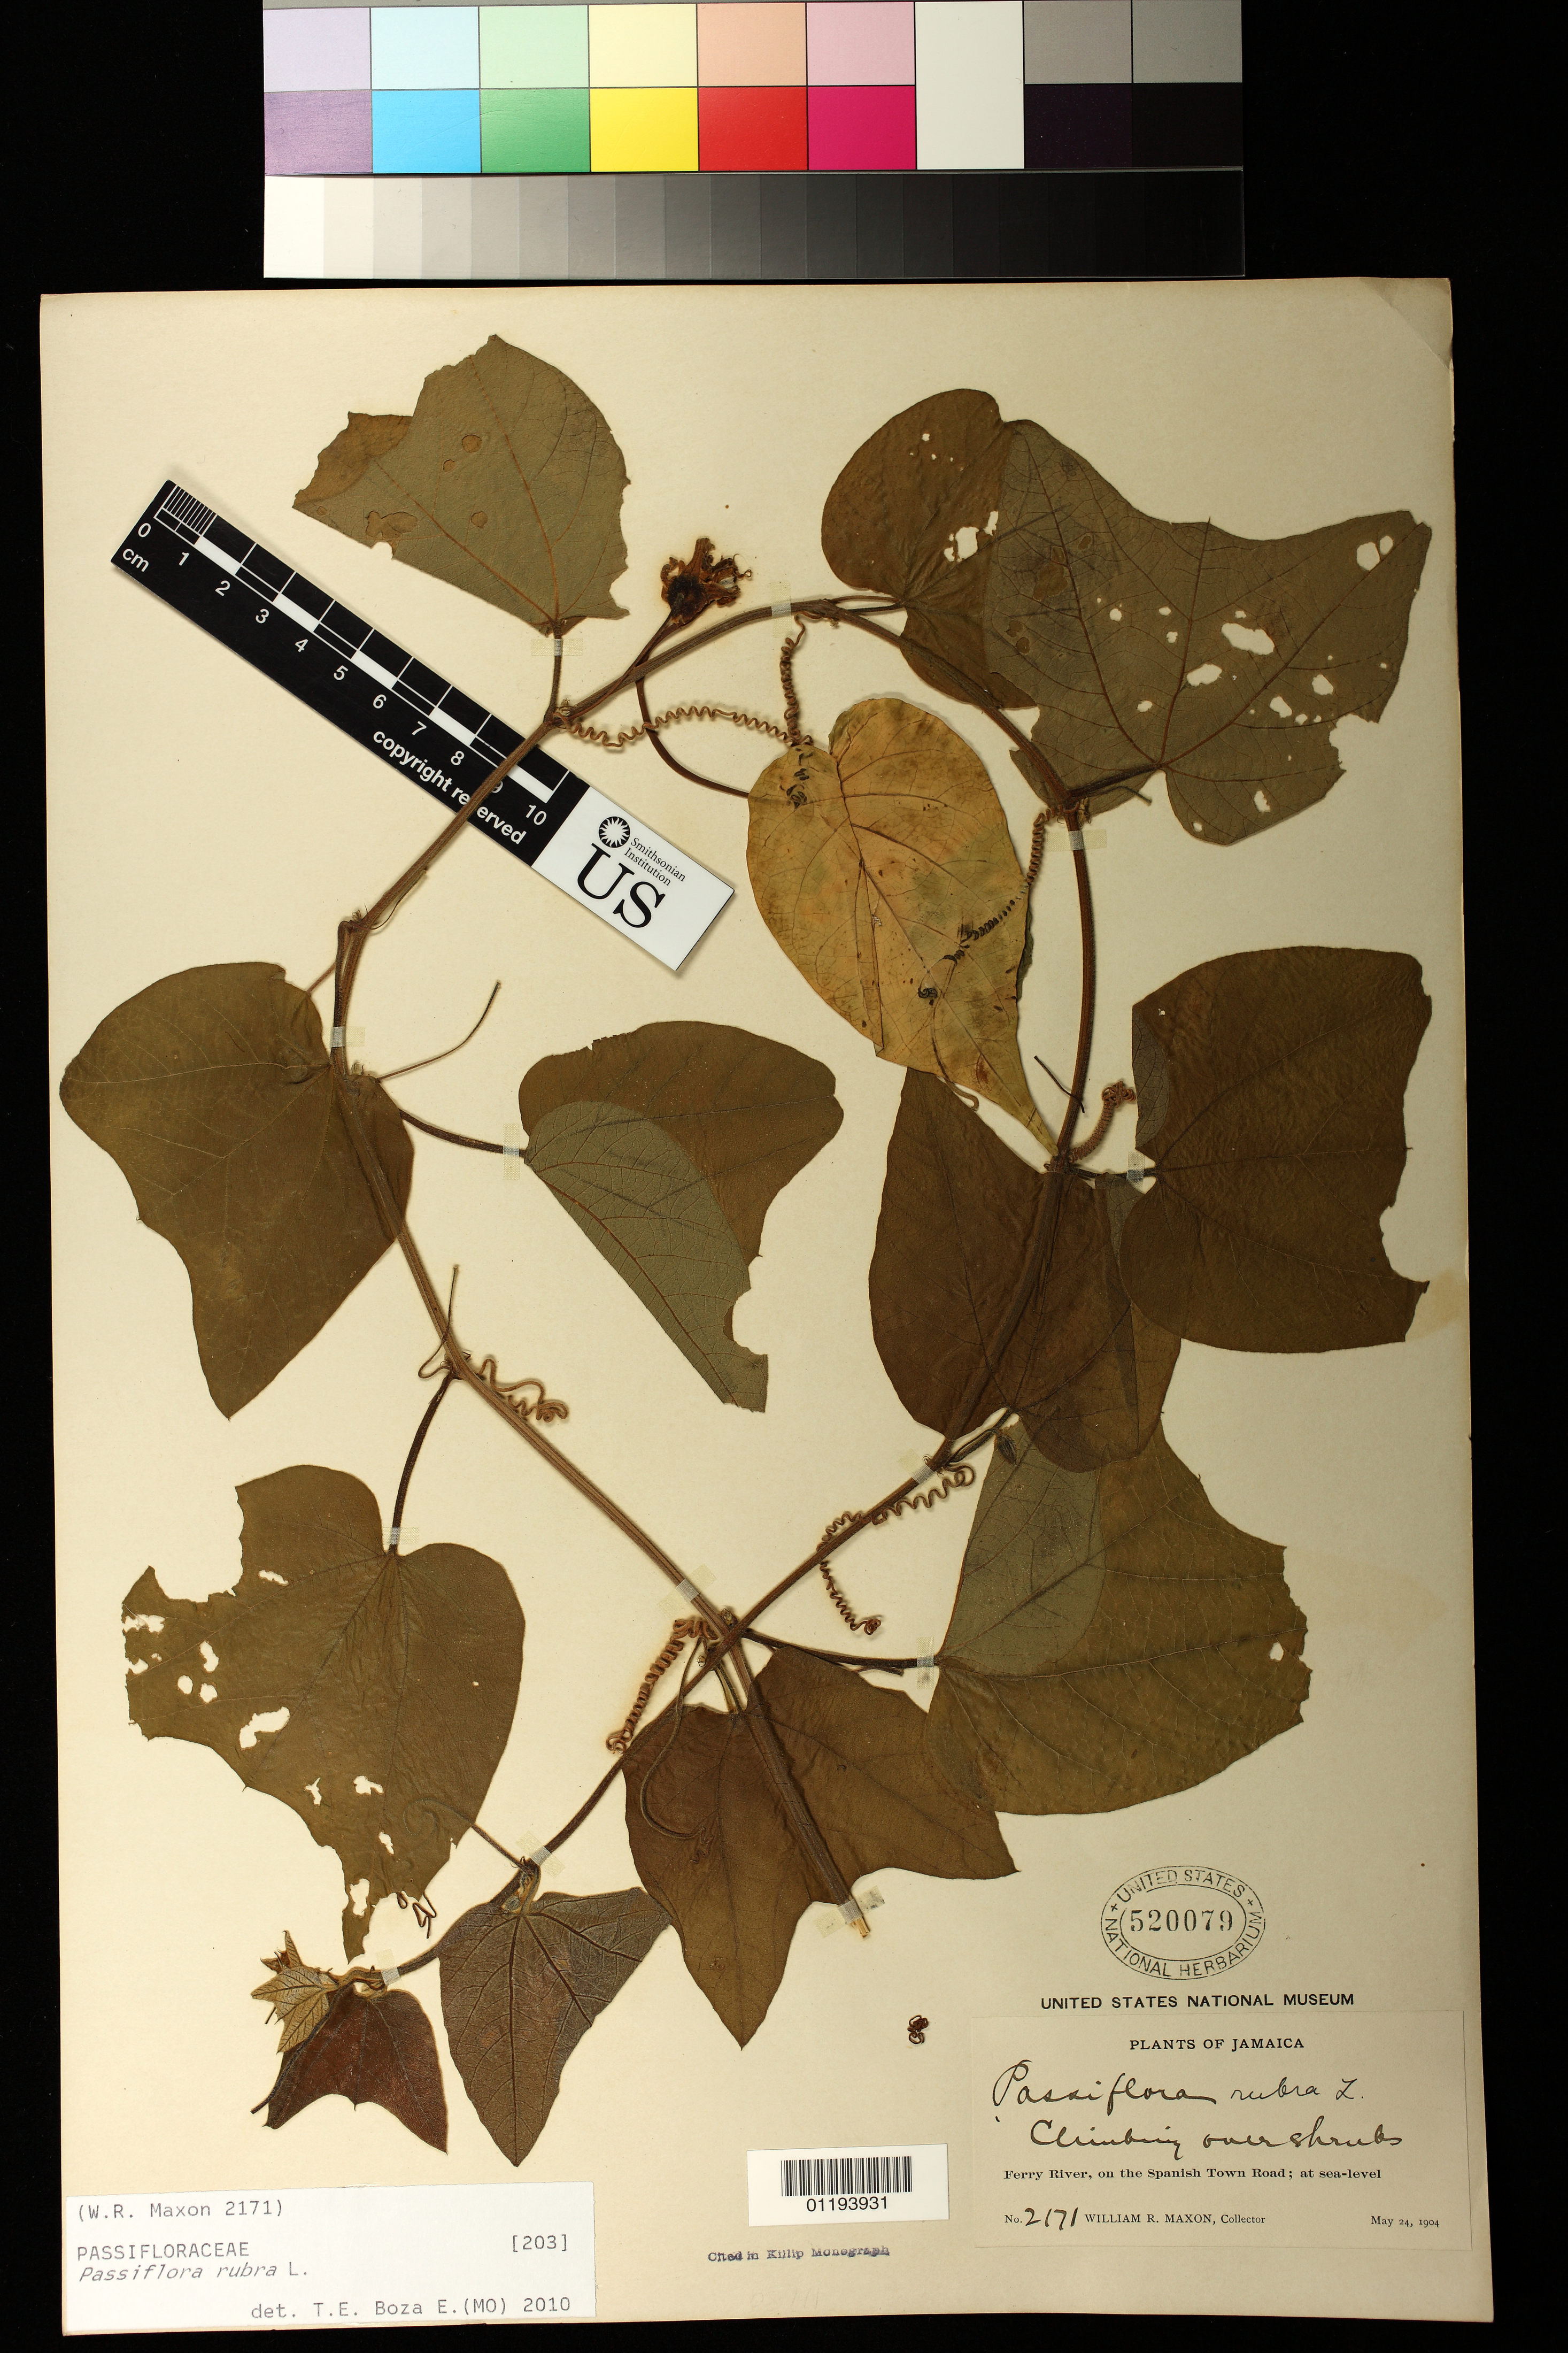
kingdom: Plantae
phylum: Tracheophyta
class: Magnoliopsida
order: Malpighiales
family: Passifloraceae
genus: Passiflora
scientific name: Passiflora rubra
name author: L.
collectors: W. R. Maxon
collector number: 2171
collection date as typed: May 24 1904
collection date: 1904-05-24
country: Jamaica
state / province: Saint Catherine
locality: Ferry [Fresh] River,on the Spanish Town Road.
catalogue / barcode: US 520079